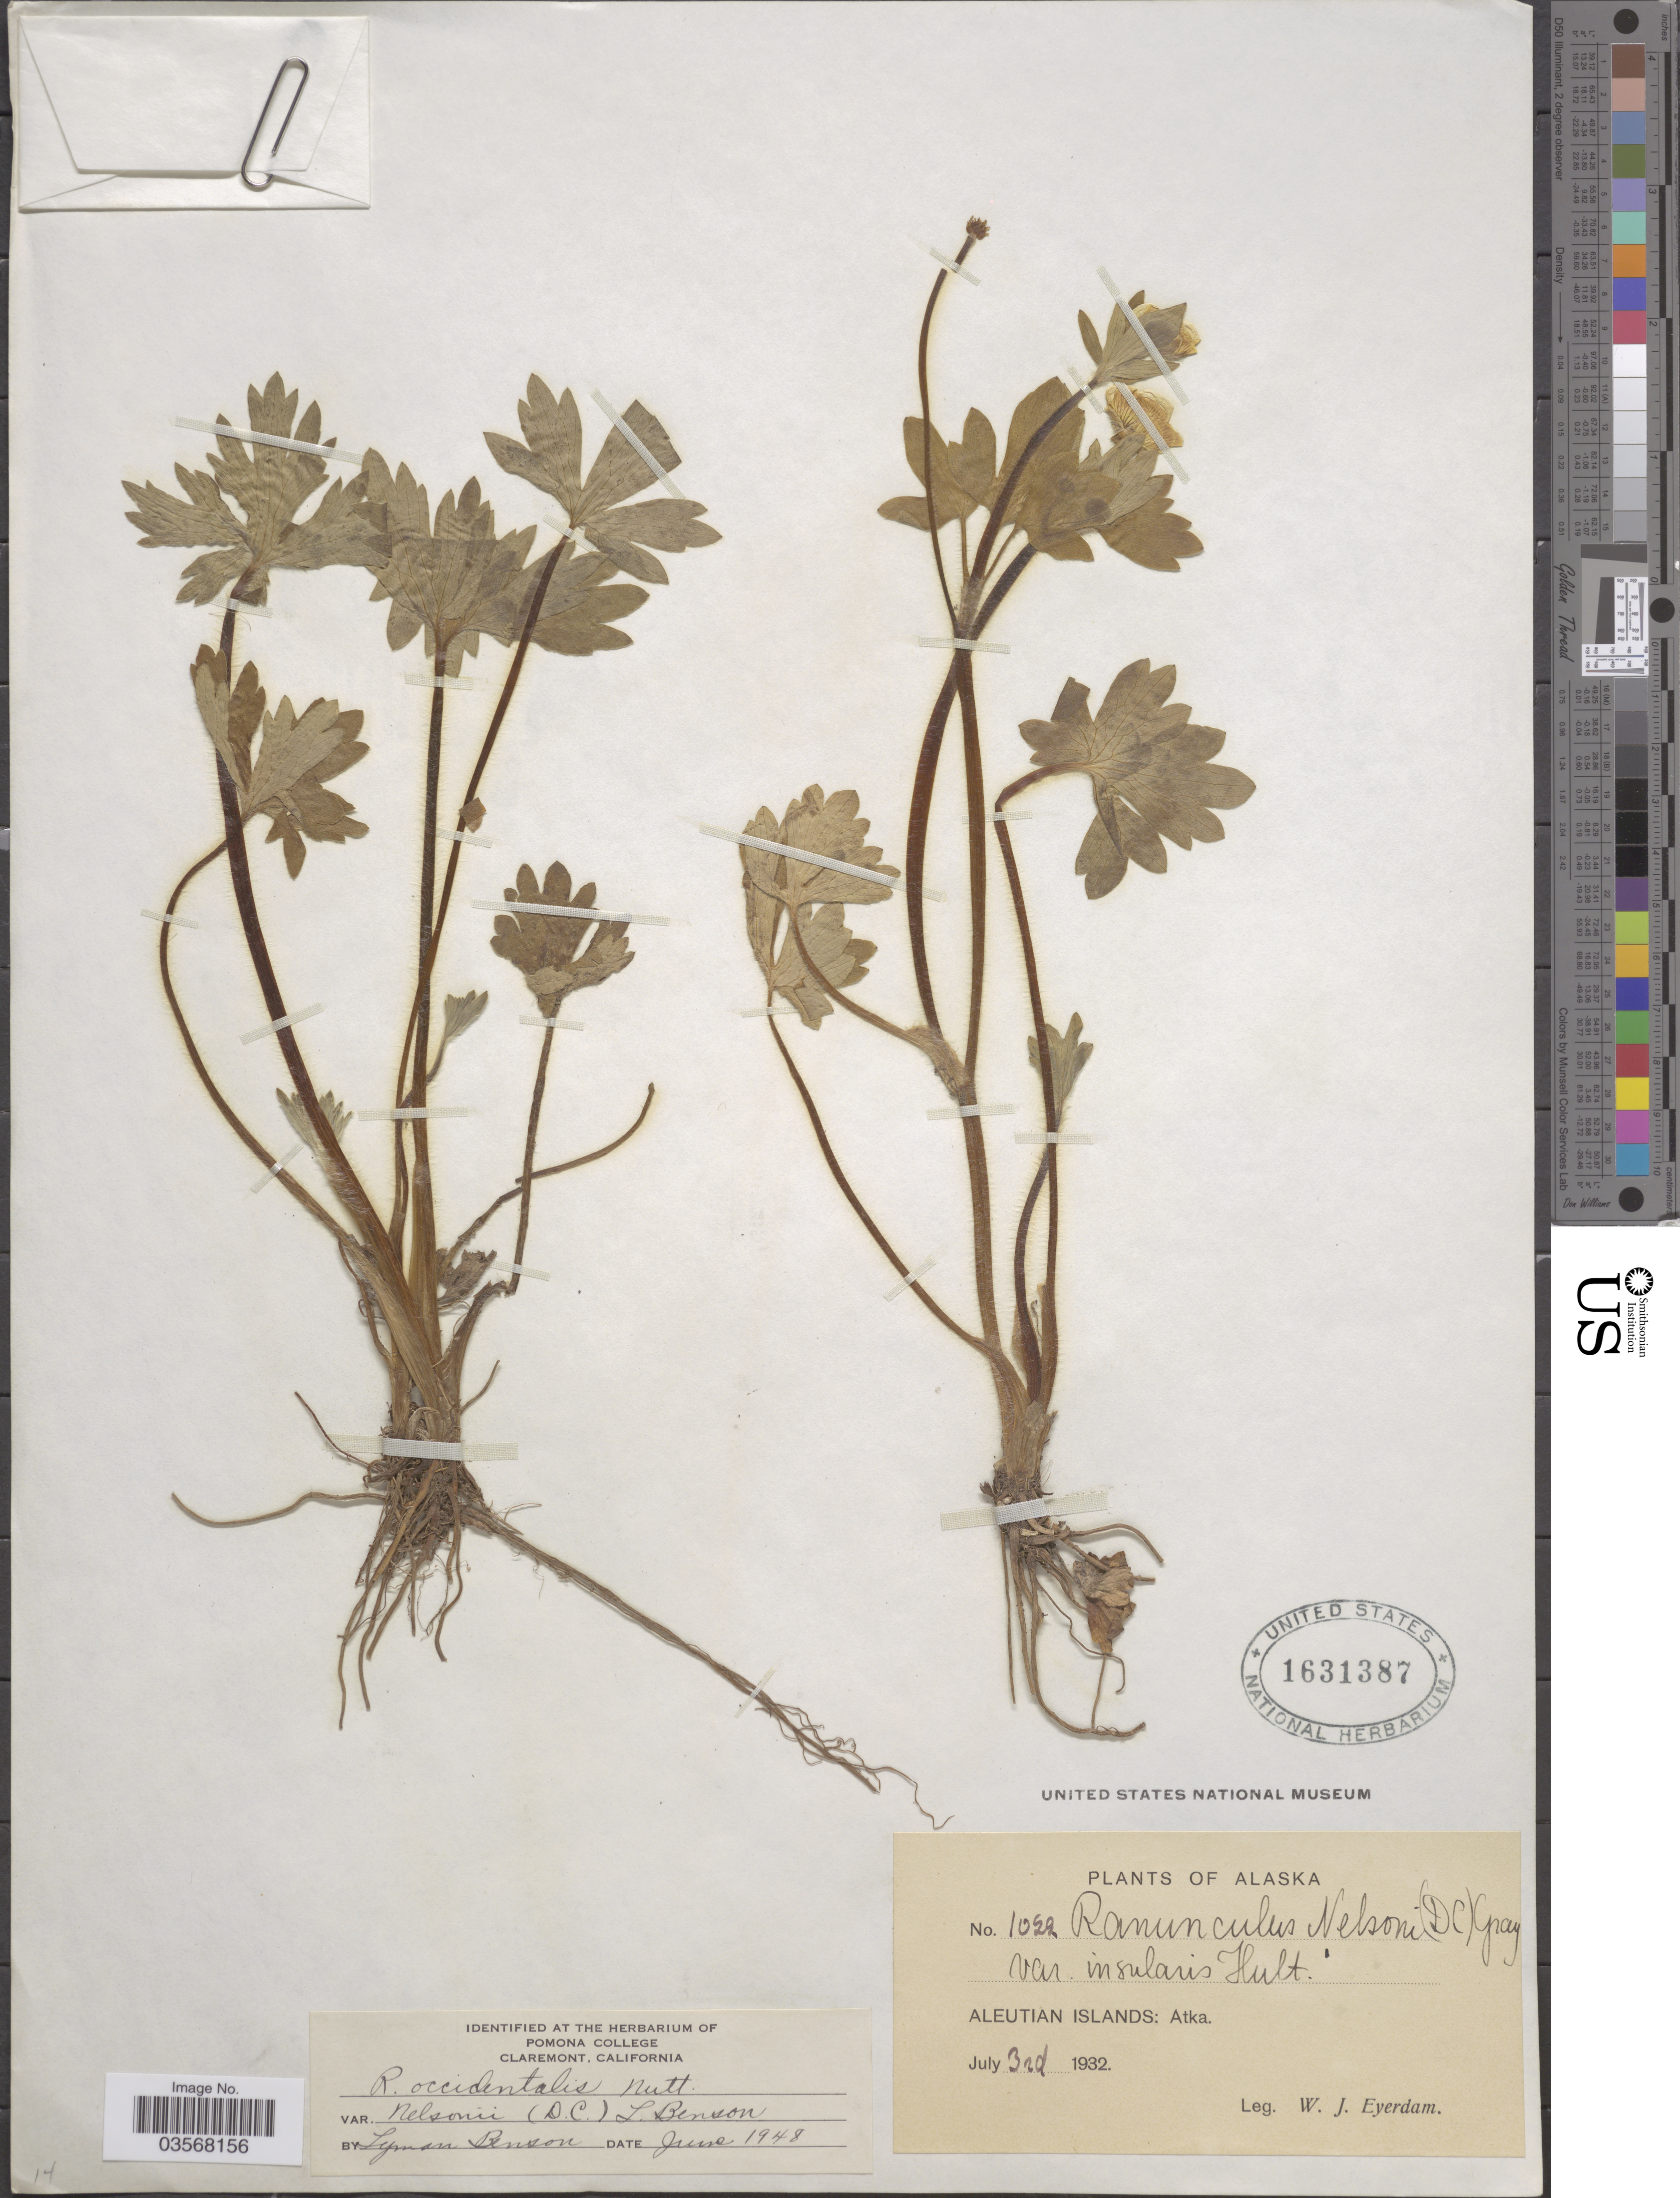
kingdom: Plantae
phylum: Tracheophyta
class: Magnoliopsida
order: Ranunculales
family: Ranunculaceae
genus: Ranunculus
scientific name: Ranunculus occidentalis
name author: Nutt.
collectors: W. J. Eyerdam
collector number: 1029*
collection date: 1932-07-03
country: United States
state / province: Alaska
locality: Aleutian Islands: Atka.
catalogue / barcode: US 1631387